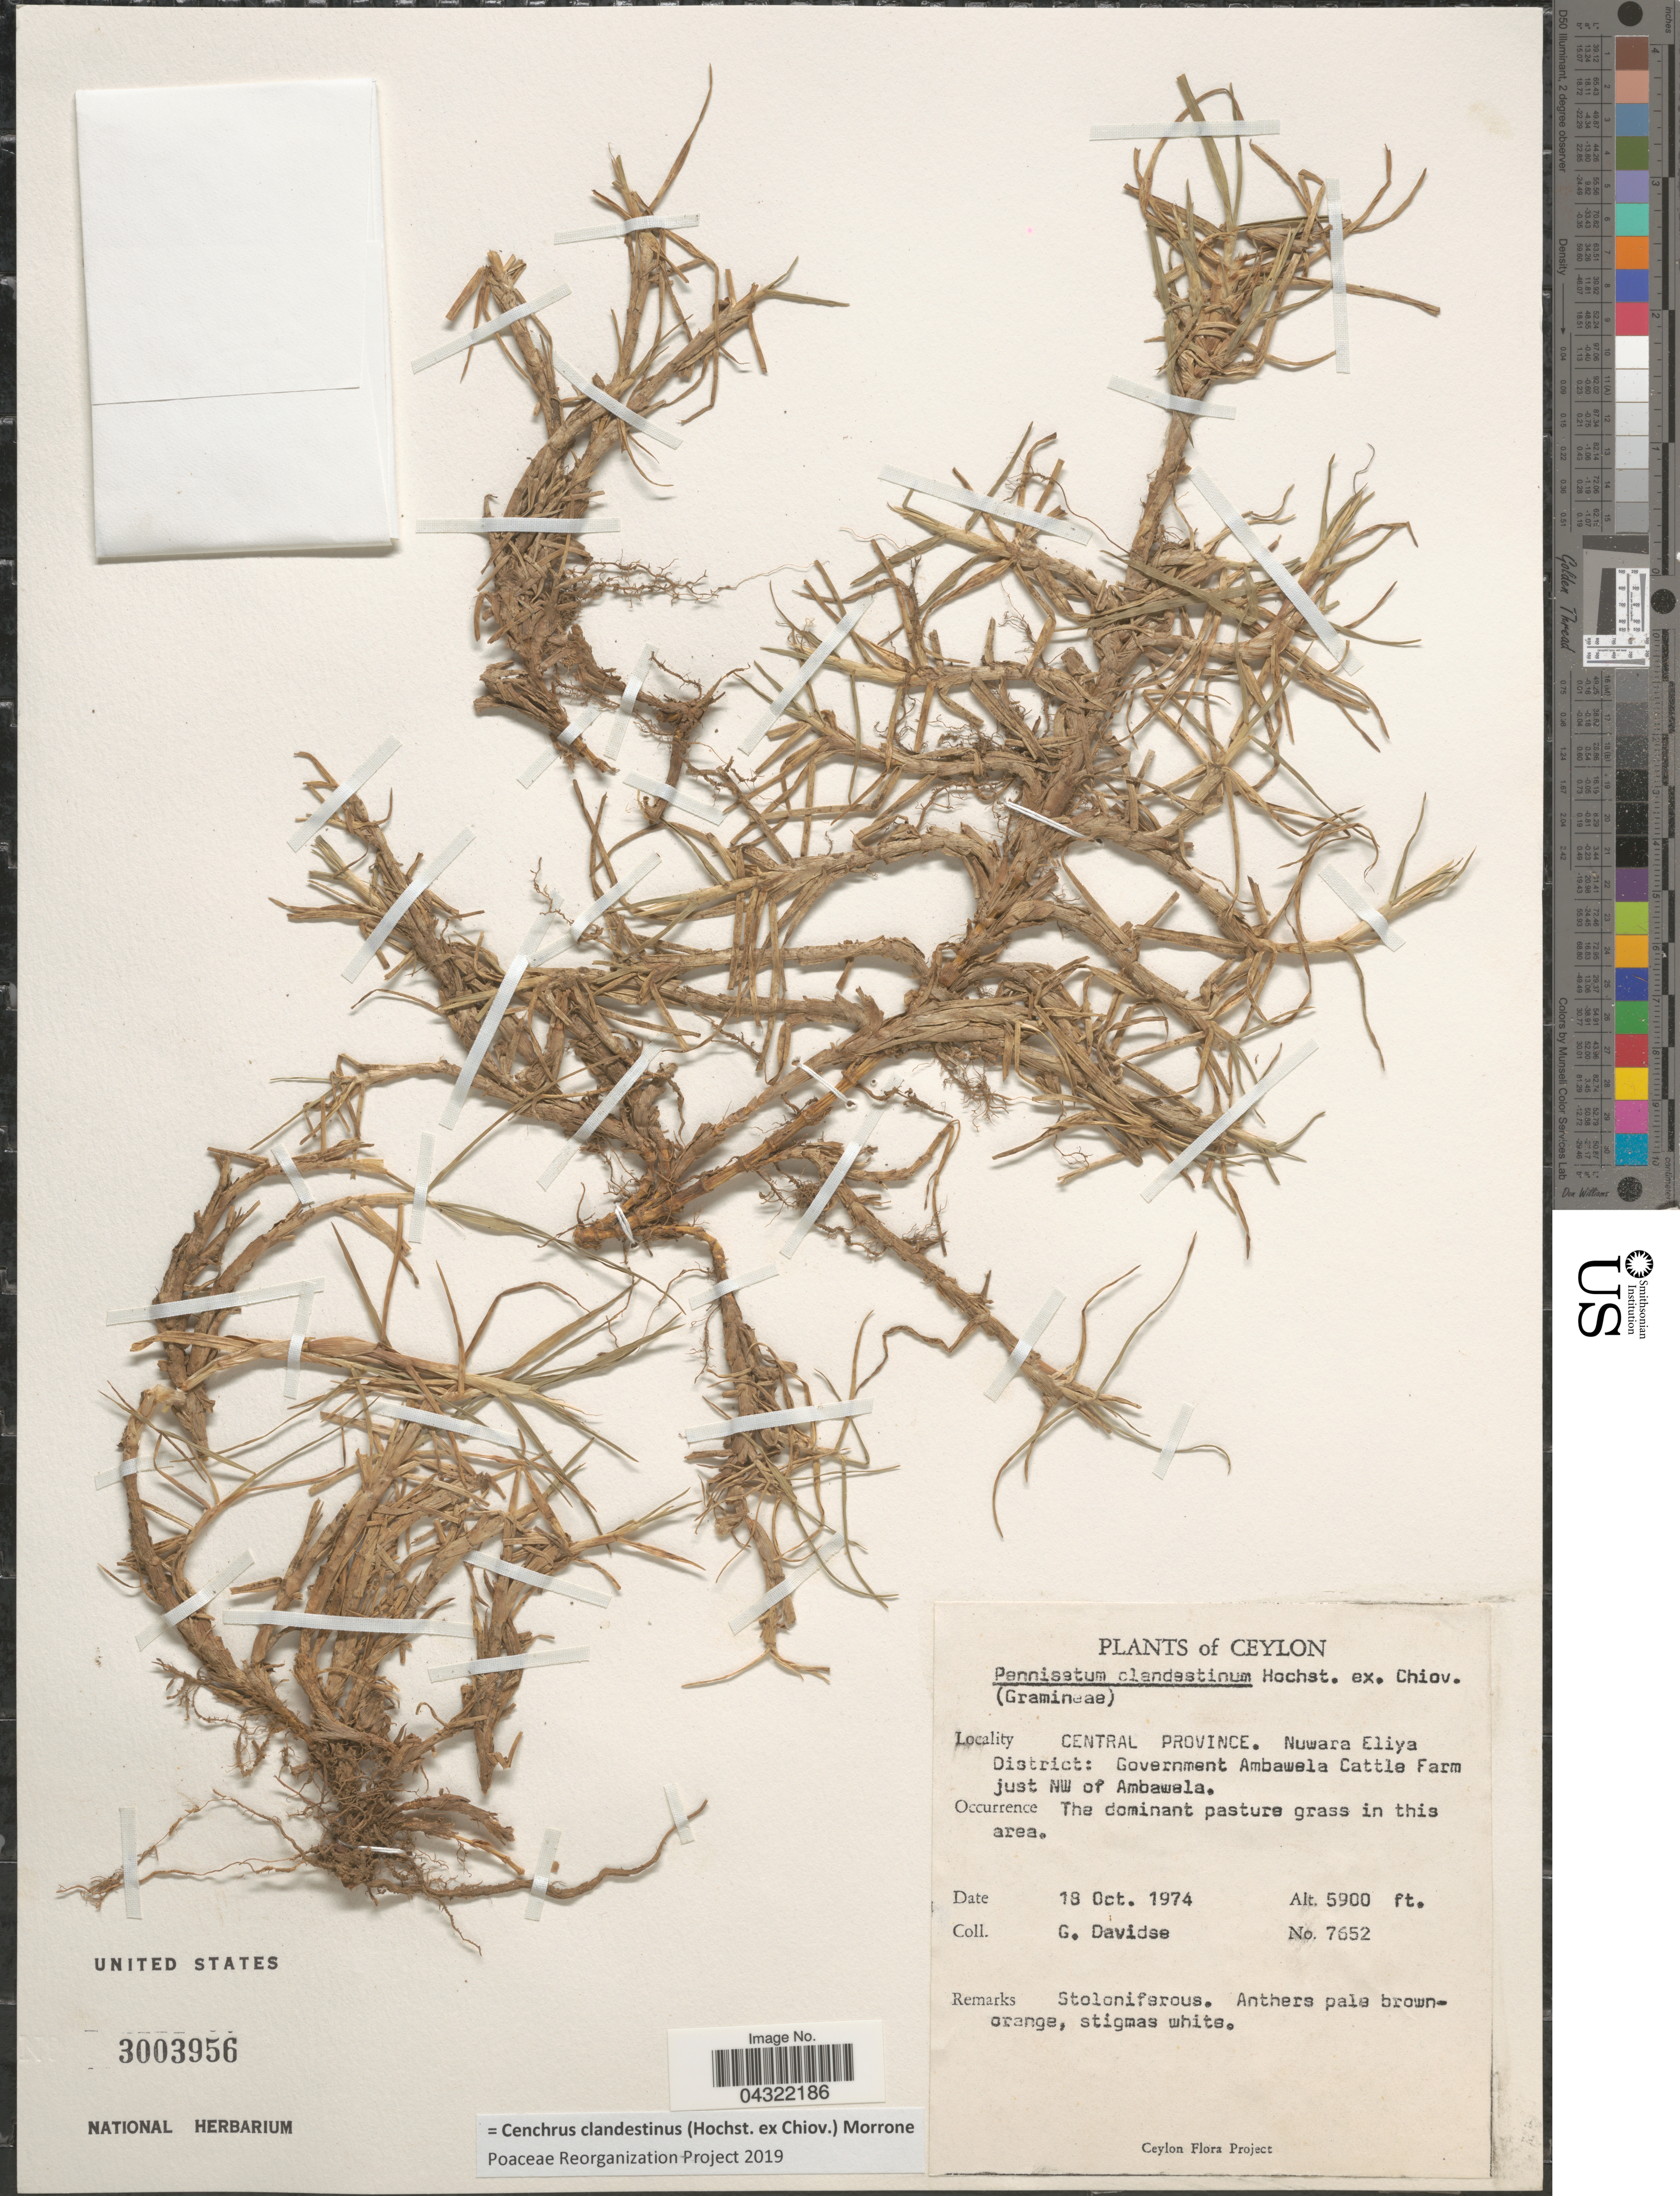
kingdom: Plantae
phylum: Tracheophyta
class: Liliopsida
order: Poales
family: Poaceae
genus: Cenchrus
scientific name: Cenchrus clandestinus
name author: (Hochst. & Chiov.) Morrone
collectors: G. Davidse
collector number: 7652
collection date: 1974-10-18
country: Sri Lanka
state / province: Central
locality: Ceylon. Nuwara Eliya District: Government Ambawela Cattle Farm just NW of Ambawela.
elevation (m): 1798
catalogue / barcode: US 3003956